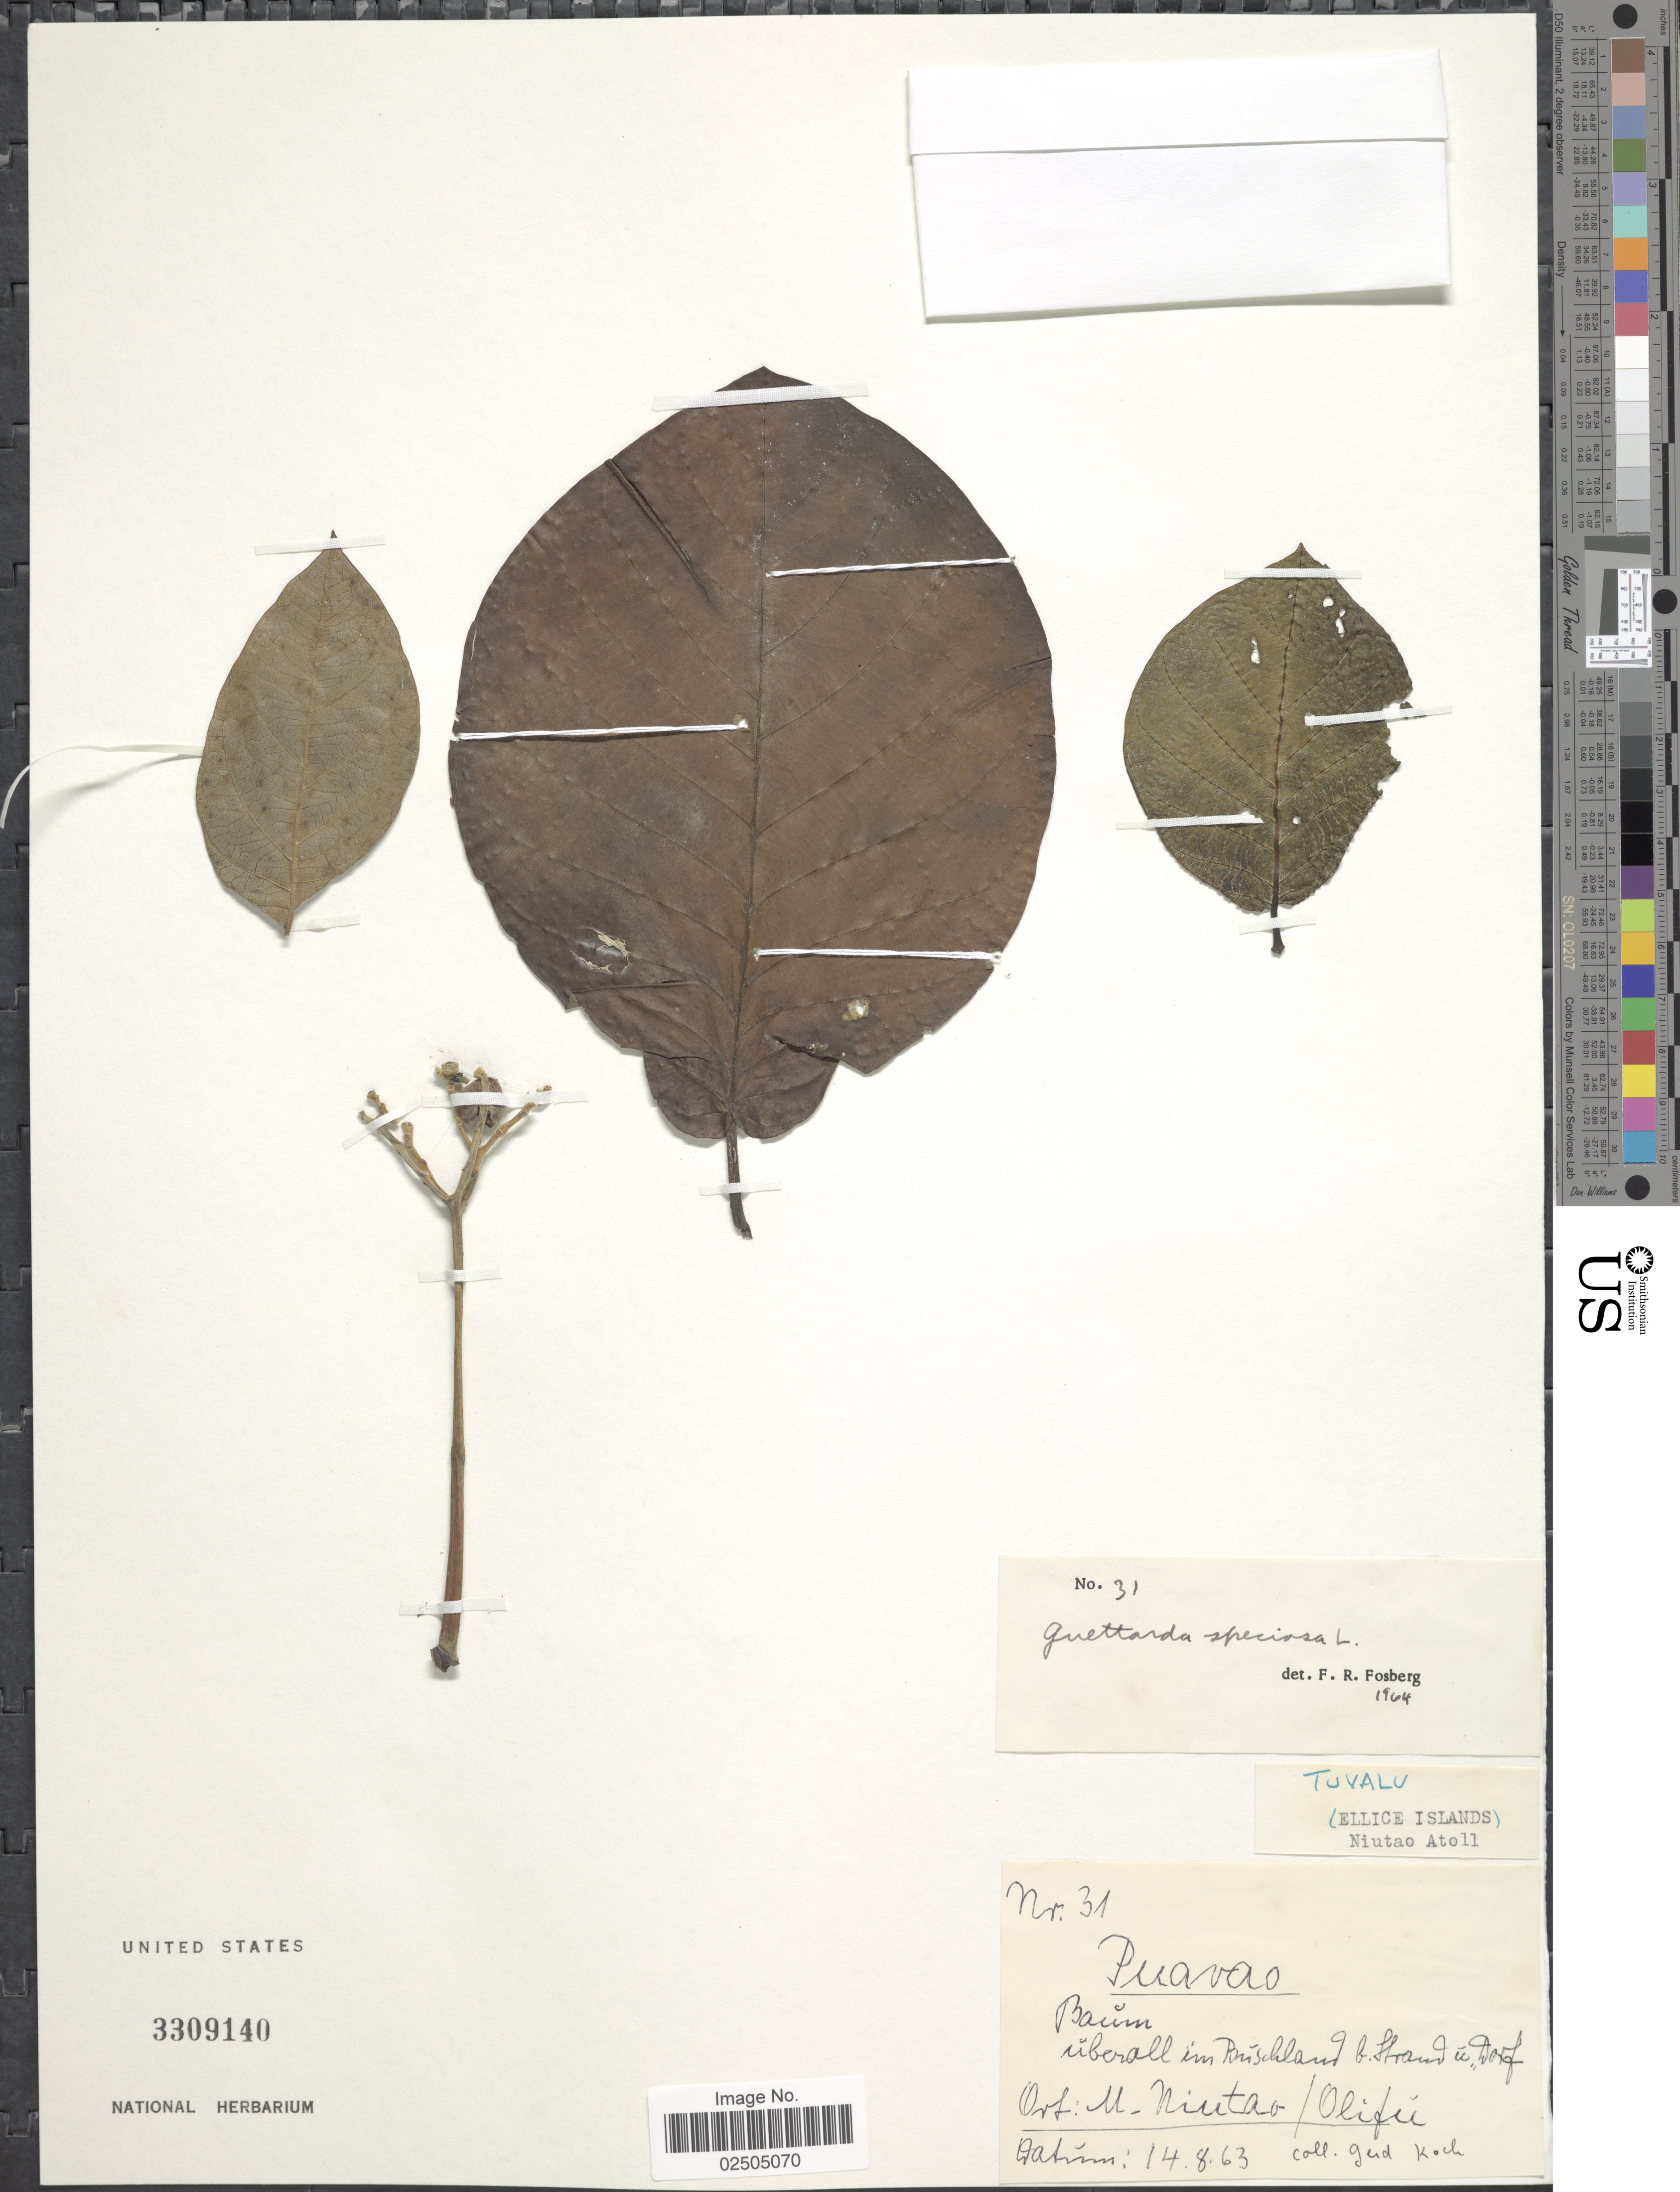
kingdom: Plantae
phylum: Tracheophyta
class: Magnoliopsida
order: Gentianales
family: Rubiaceae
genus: Guettarda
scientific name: Guettarda speciosa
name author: L.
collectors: G. Koch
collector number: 31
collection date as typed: Transcribed d/m/y: 14/8/63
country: Tuvalu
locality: Tuvalu (Elllice Islands) Niutao Atoll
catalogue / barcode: US 3309140